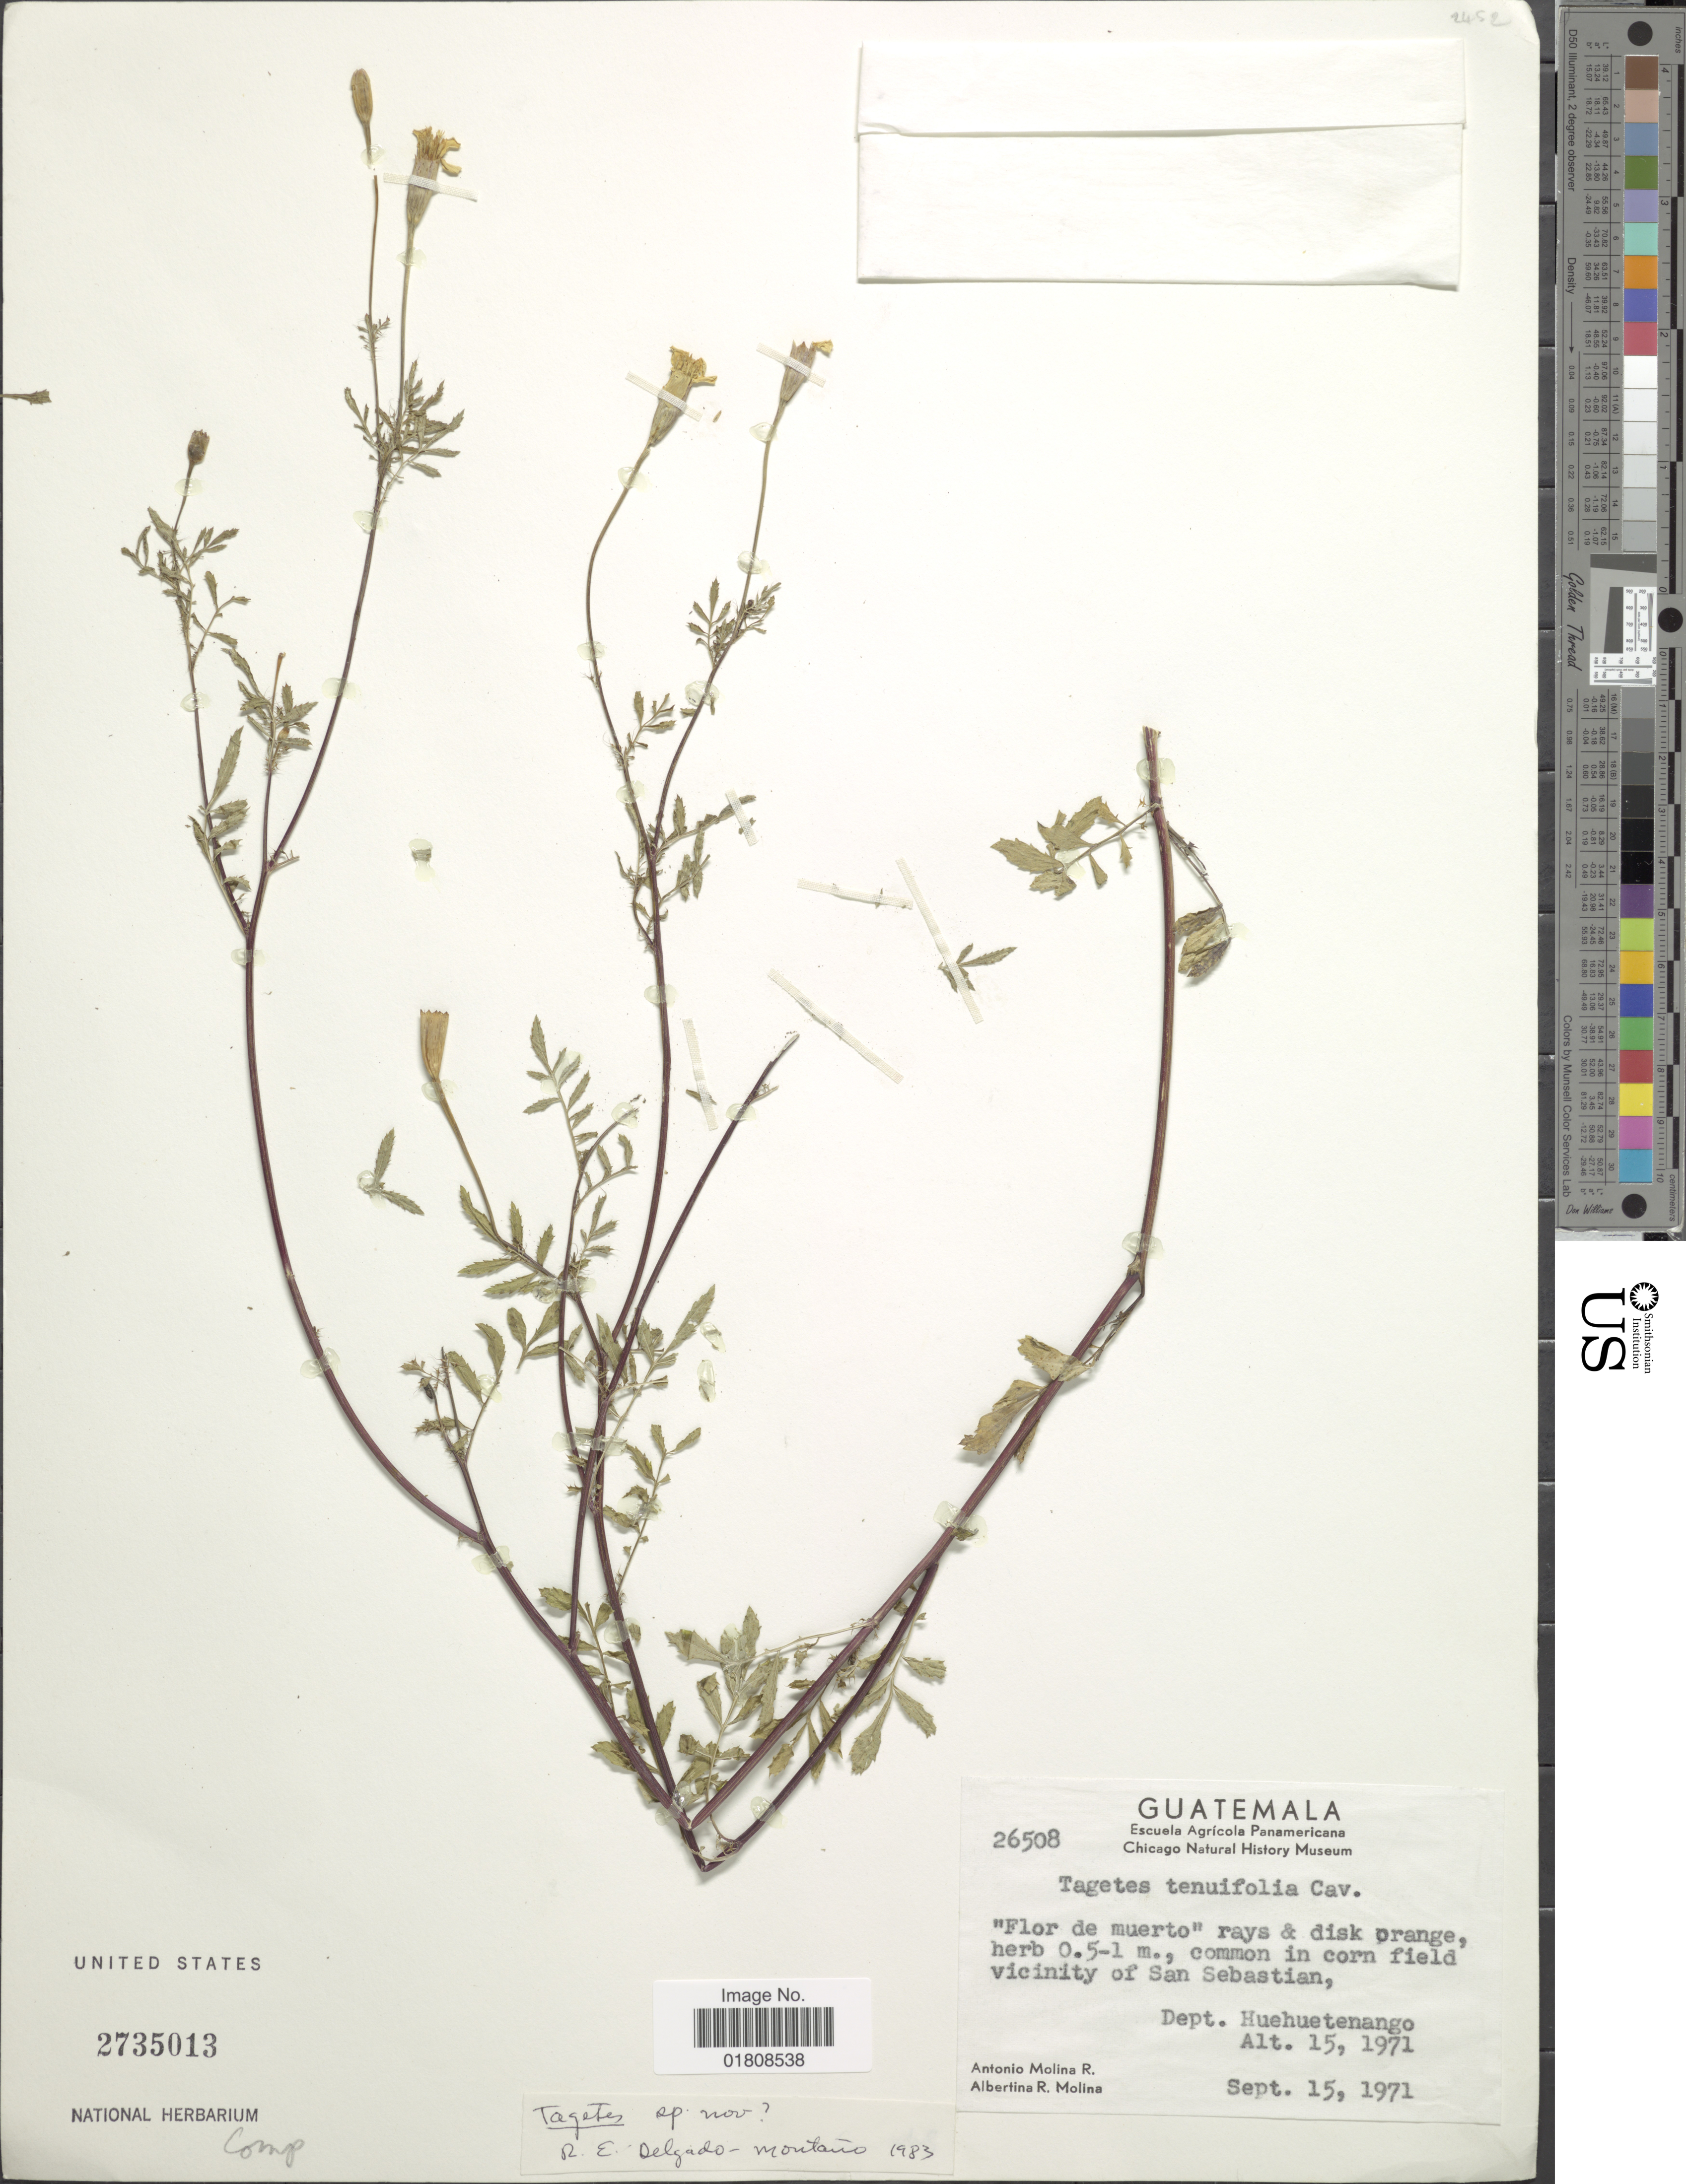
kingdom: Plantae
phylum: Tracheophyta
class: Magnoliopsida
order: Asterales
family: Asteraceae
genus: Tagetes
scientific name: Tagetes sp.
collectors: A. Molina R. & A. R. Molina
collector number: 26508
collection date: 1971-09-15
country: Guatemala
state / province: Huehuetenango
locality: Vicinity of San Sebastian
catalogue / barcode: US 2735013